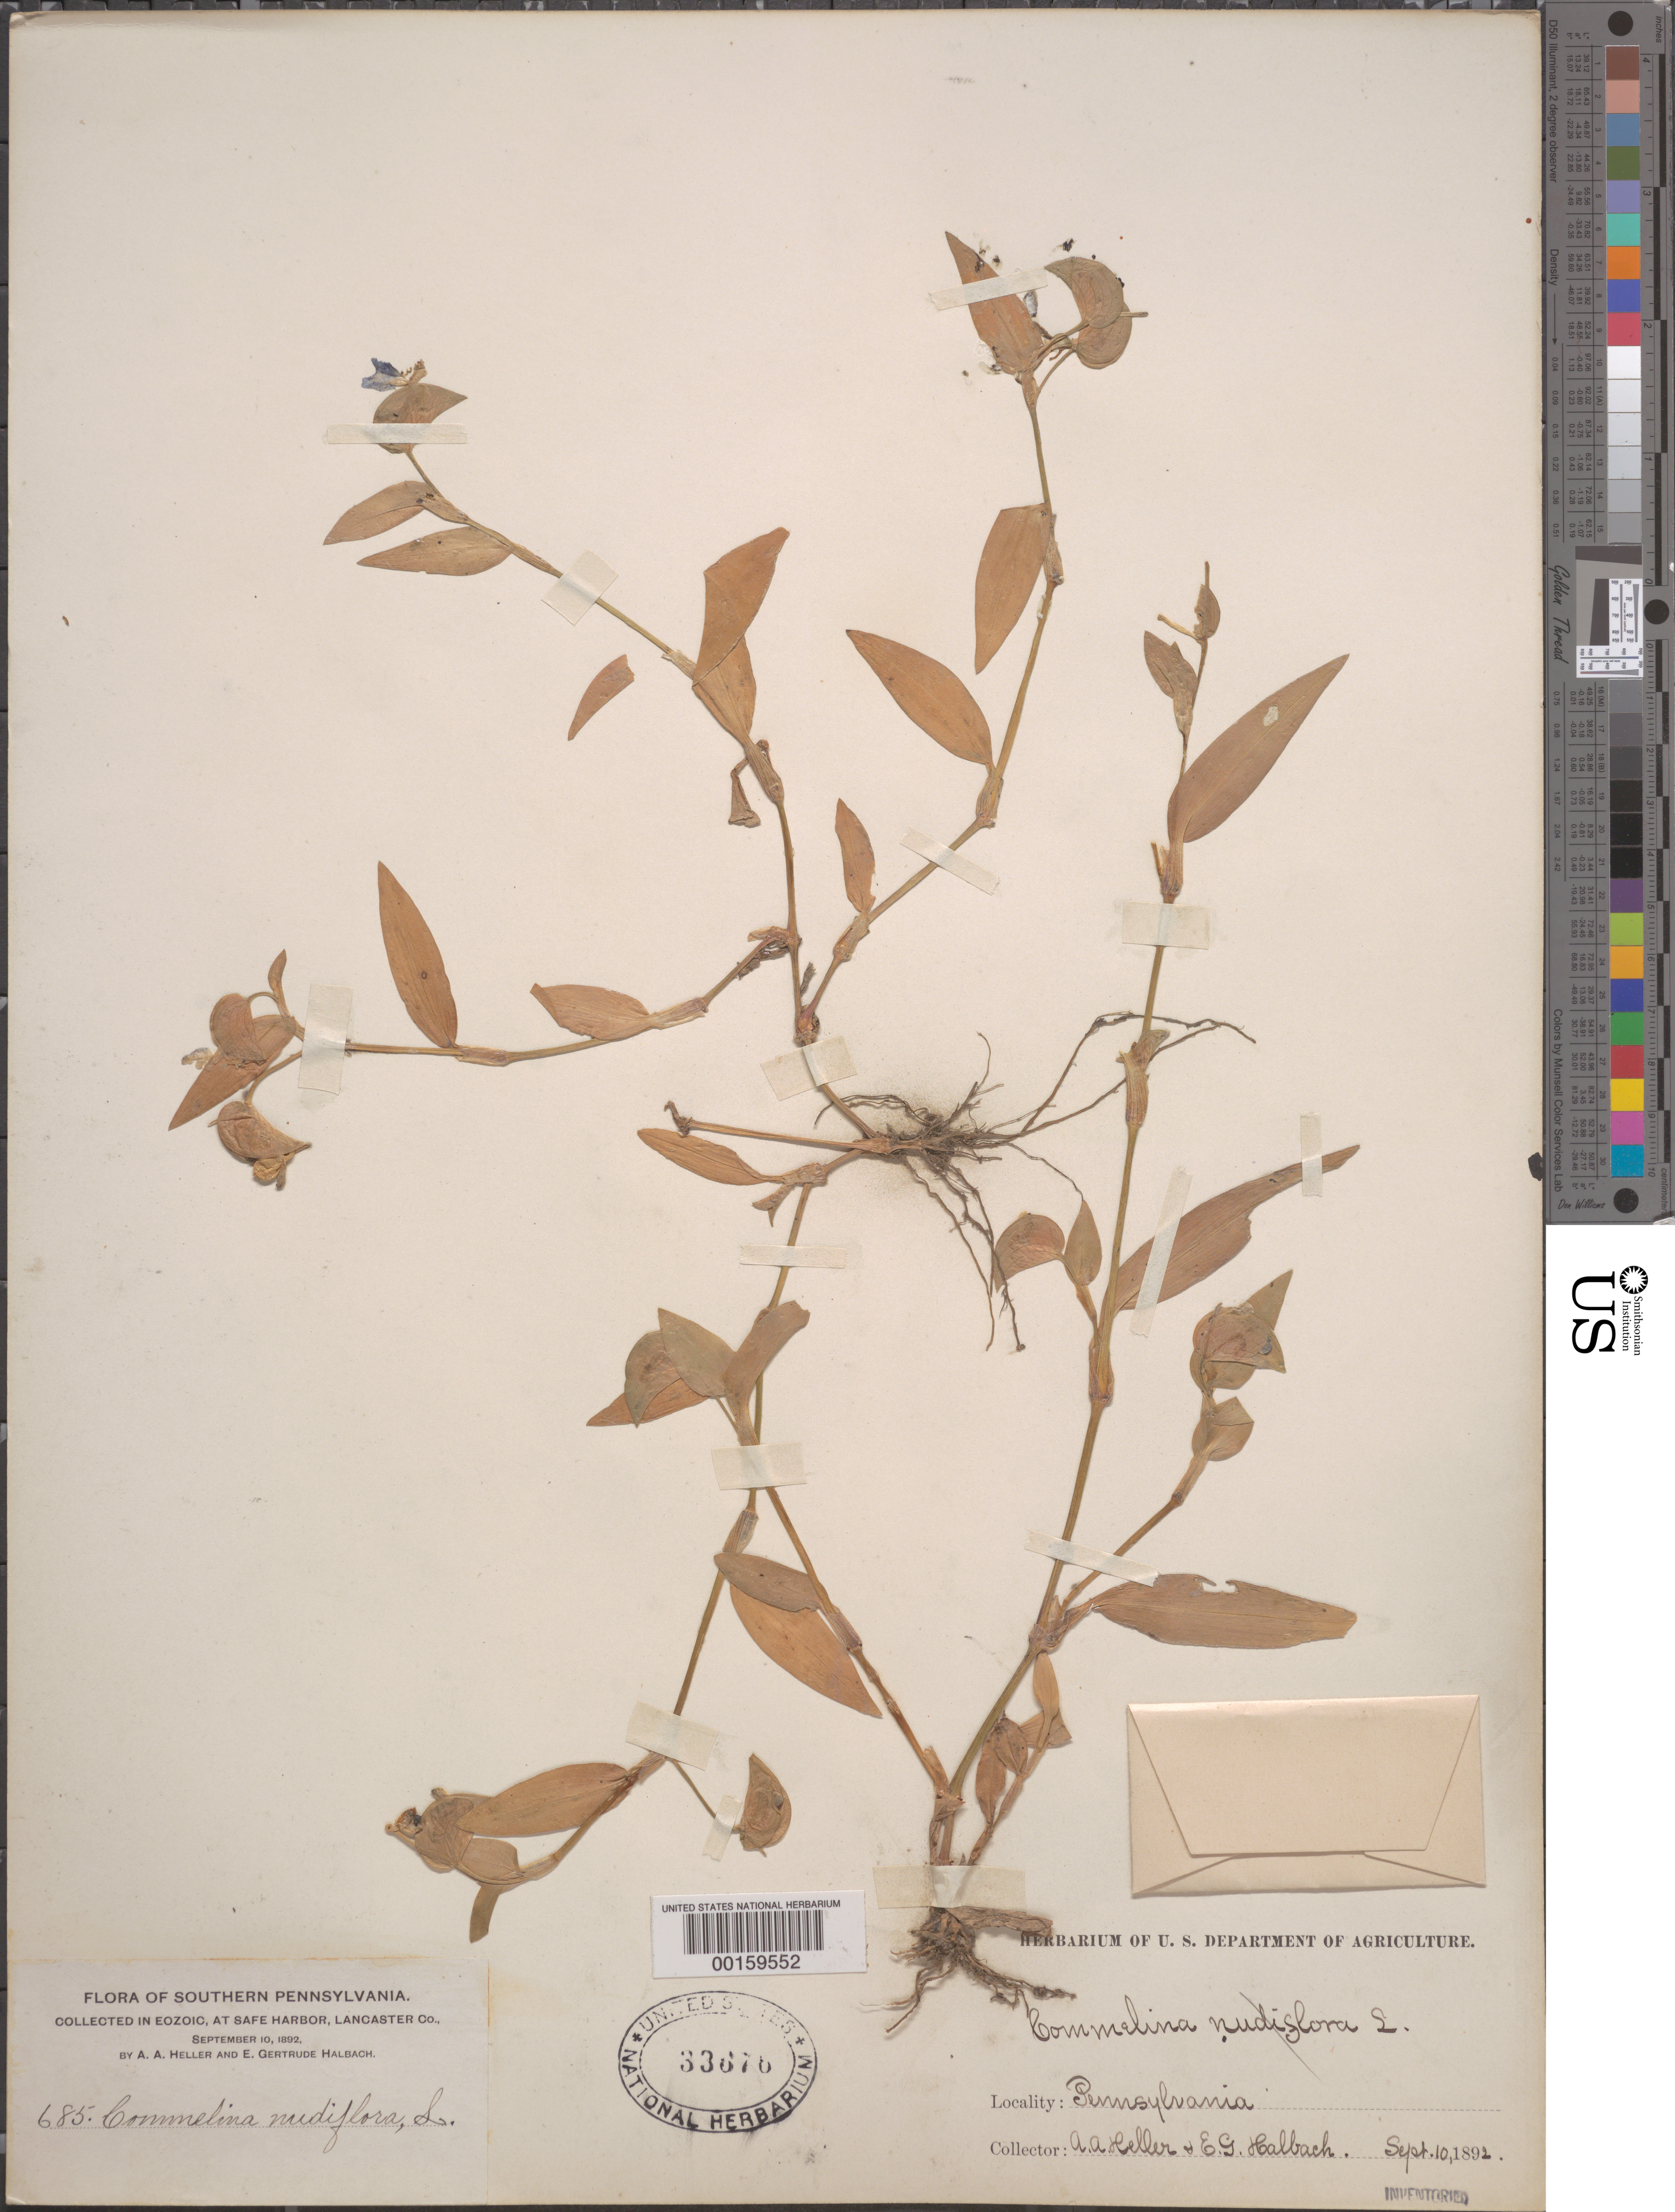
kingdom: Plantae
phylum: Tracheophyta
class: Liliopsida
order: Commelinales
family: Commelinaceae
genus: Commelina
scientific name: Commelina communis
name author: L.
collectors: A. A. Heller & E. G. Halbach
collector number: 685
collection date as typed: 10 Sep 1892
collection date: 1892-09-10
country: United States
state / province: Pennsylvania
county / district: Lancaster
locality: Safe harbor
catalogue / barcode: US 33676